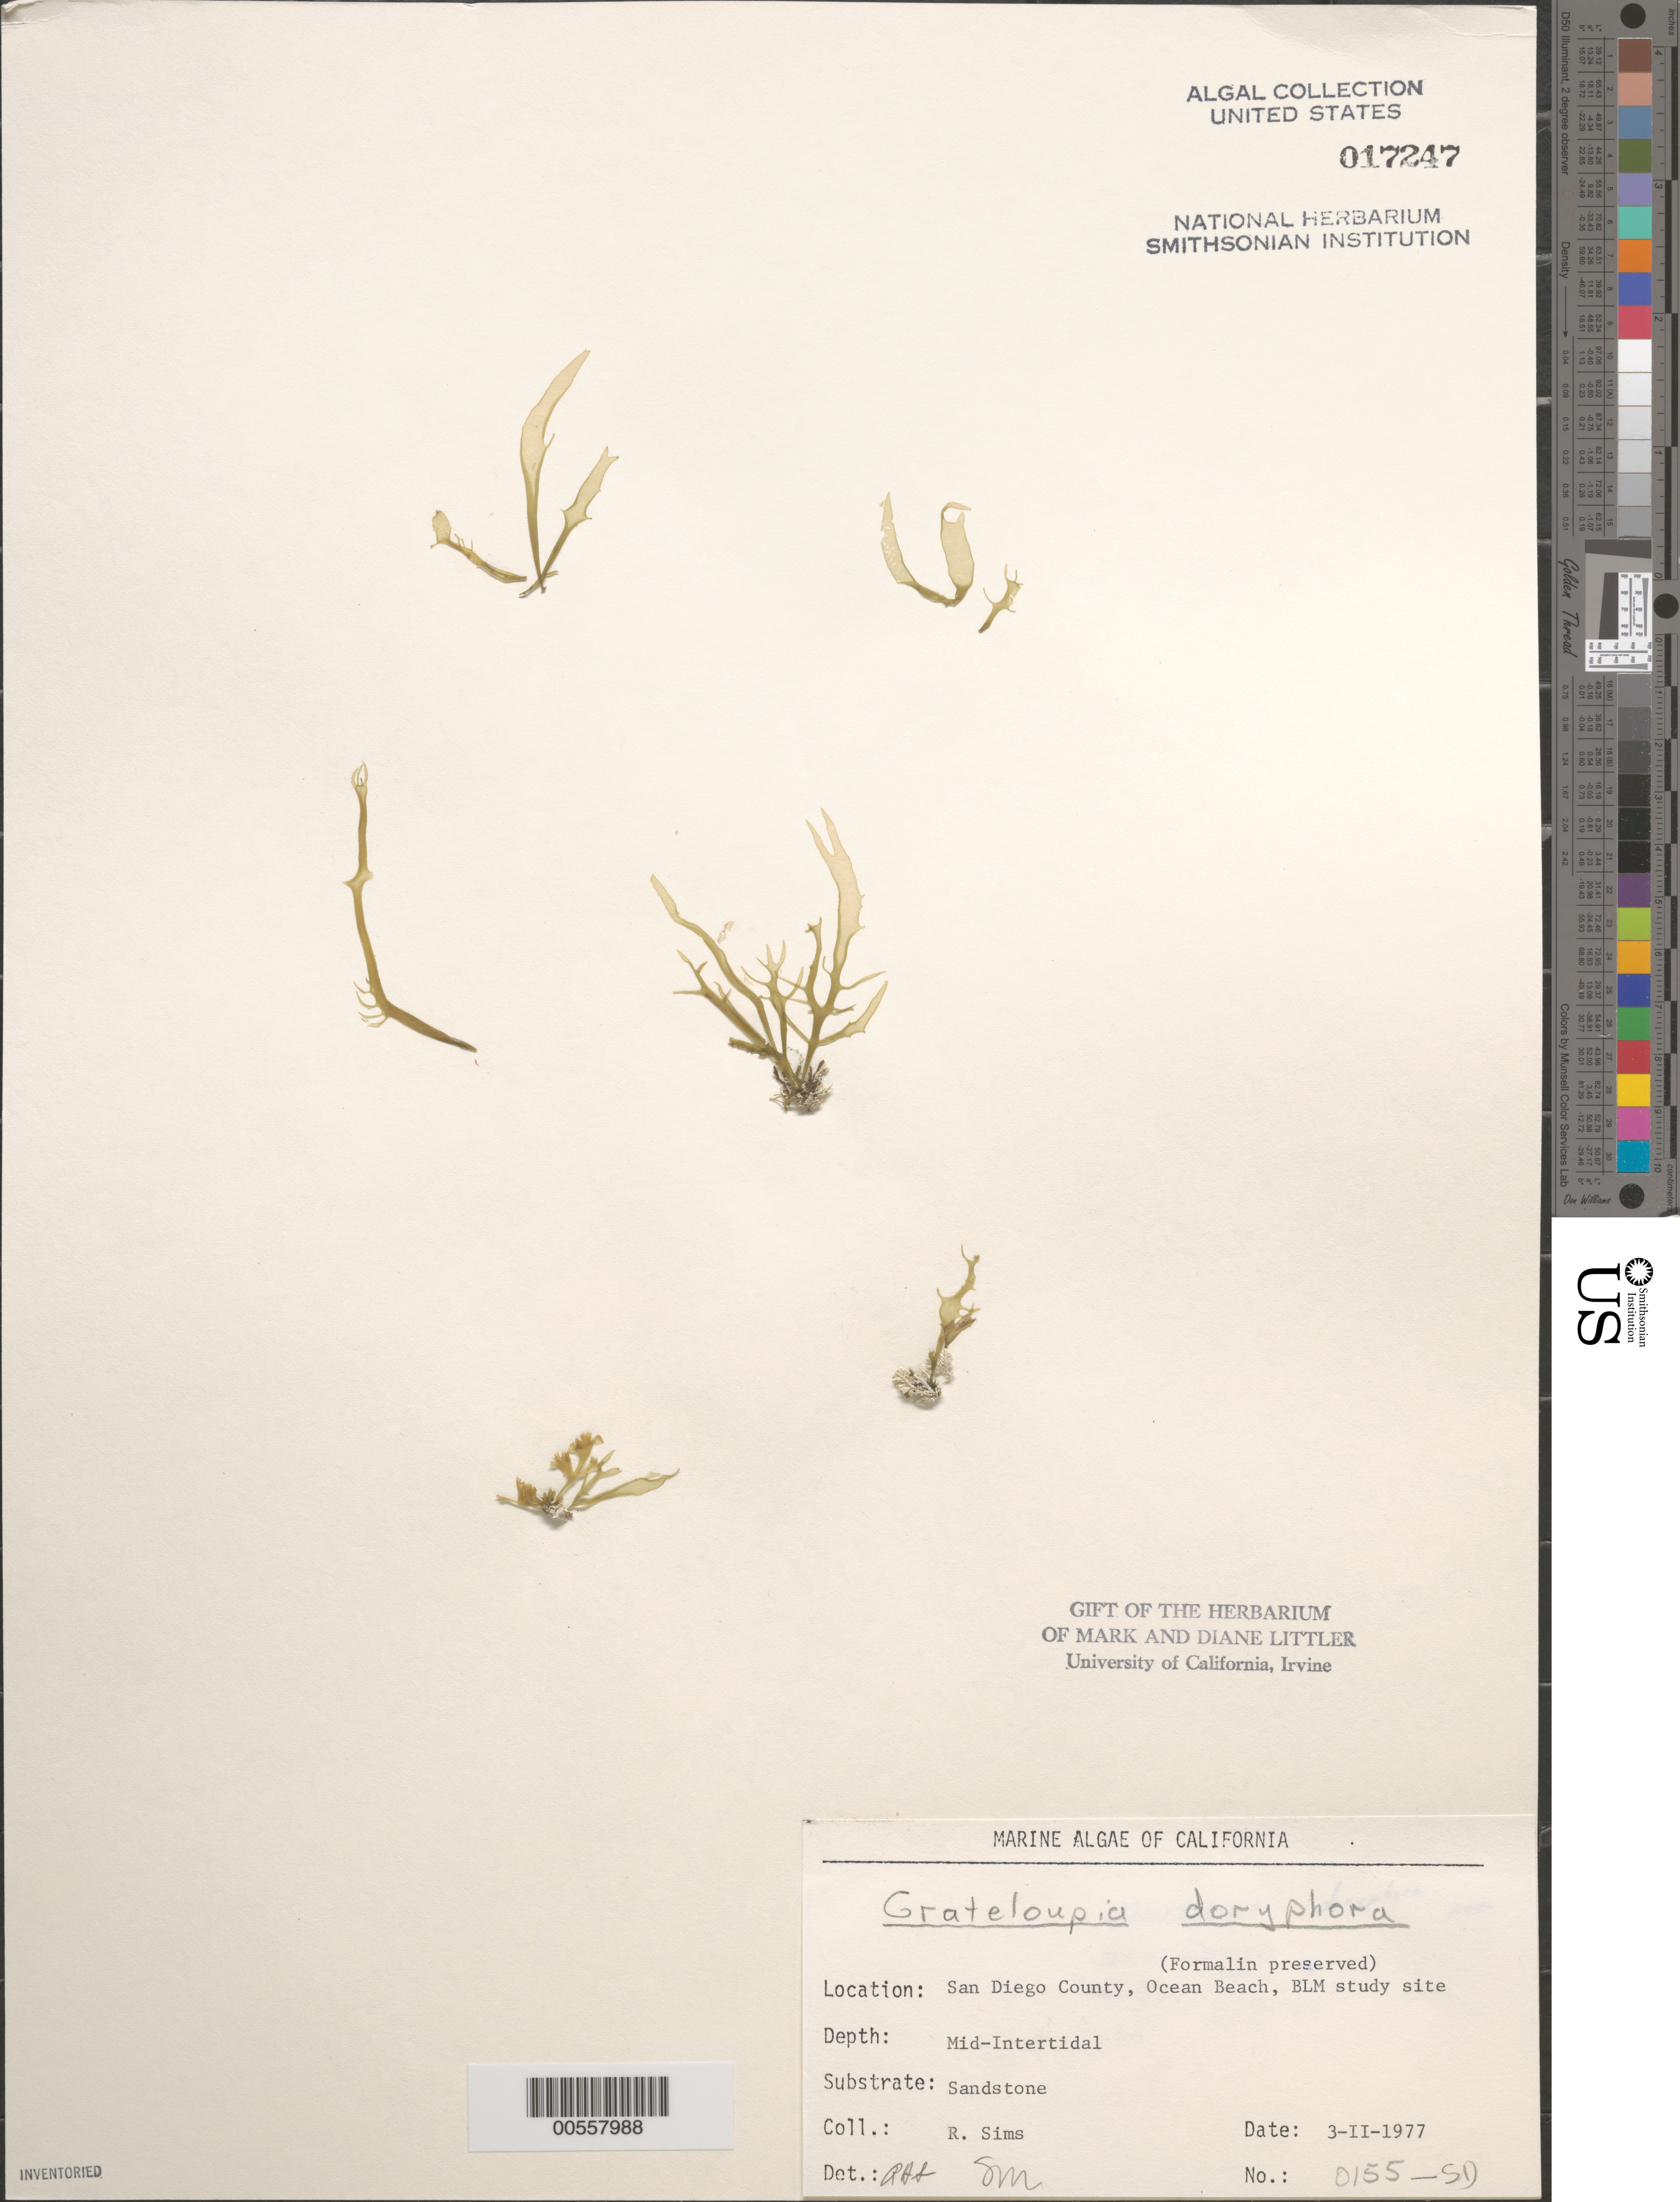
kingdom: Plantae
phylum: Rhodophyta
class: Florideophyceae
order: Halymeniales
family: Halymeniaceae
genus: Grateloupia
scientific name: Grateloupia doryphora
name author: (Mont.) Howe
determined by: Sims, Robert H.; Murray, S. N.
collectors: R. H. Sims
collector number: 0155-sd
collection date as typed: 03 Feb 1977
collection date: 1977-02-03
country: United States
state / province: California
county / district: San Diego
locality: Ocean Beach, end of Del Monte Street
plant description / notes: BLM-SOCALBIGHT Rocky Intertidal Survey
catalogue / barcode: US 17247